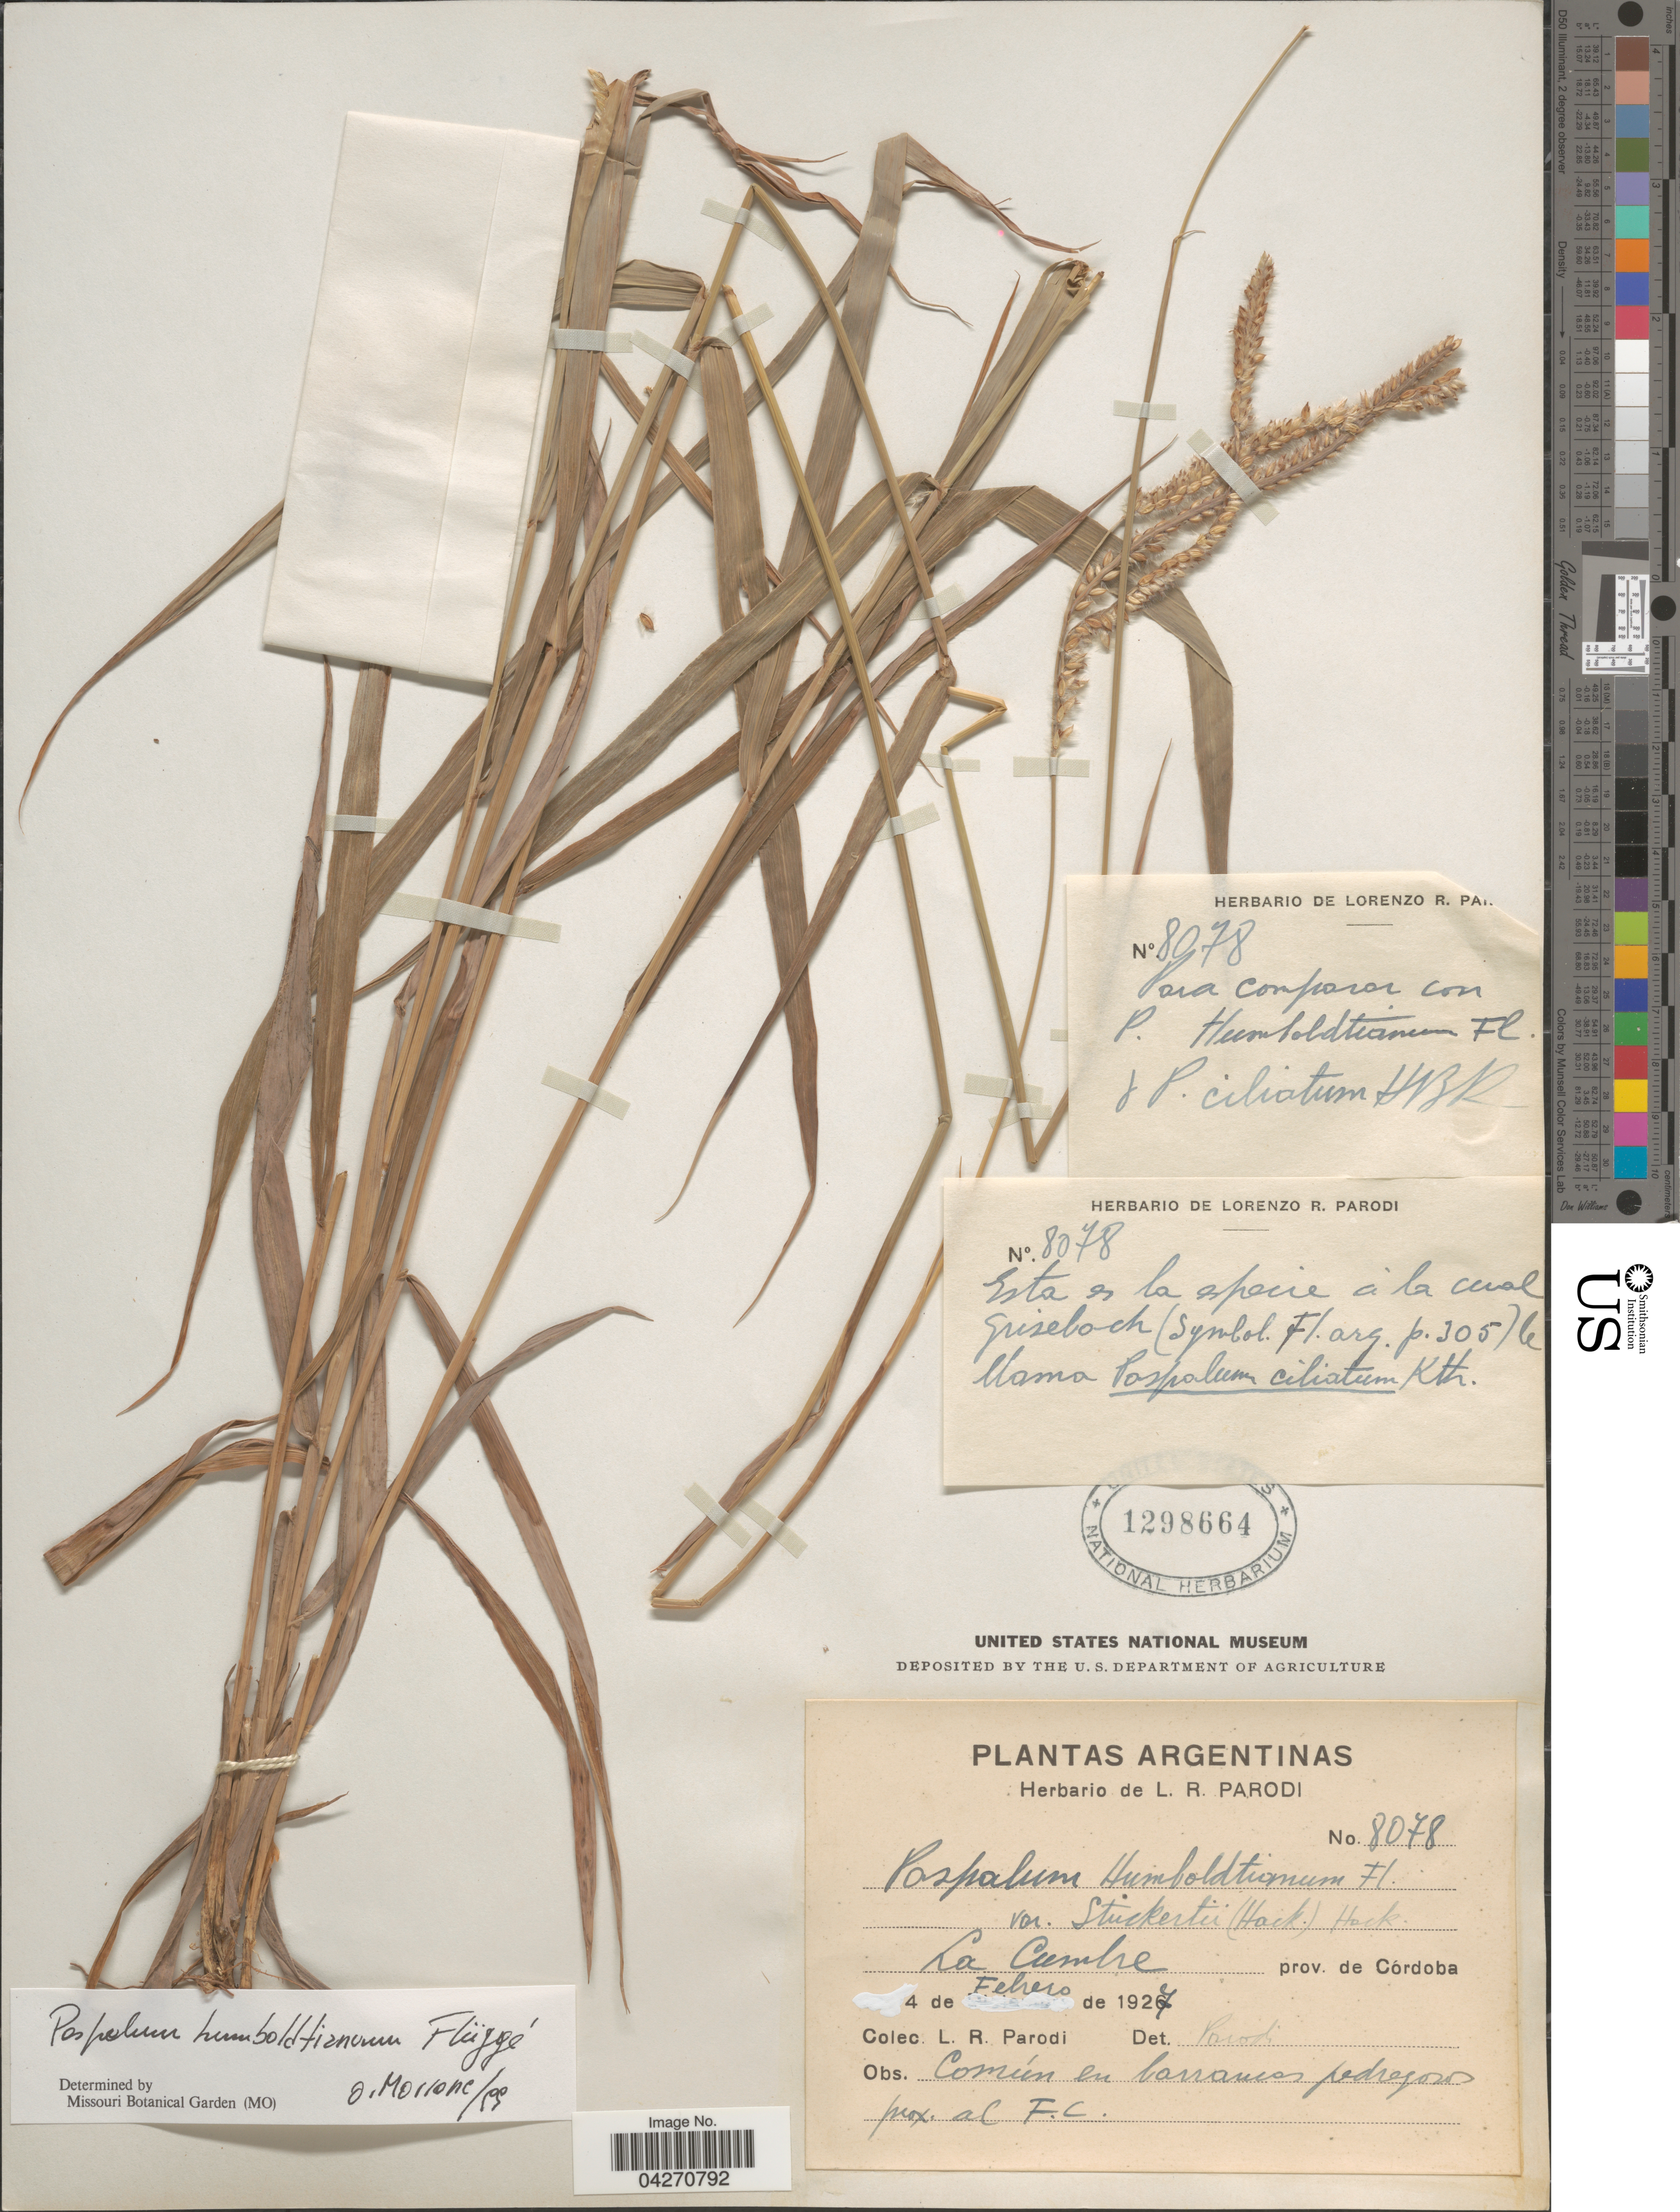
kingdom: Plantae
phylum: Tracheophyta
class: Liliopsida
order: Poales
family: Poaceae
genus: Paspalum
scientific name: Paspalum humboldtianum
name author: Flüggé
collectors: L. R. Parodi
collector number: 8078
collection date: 1927-02-04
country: Argentina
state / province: Cordoba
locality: La Cumbre.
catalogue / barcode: US 1298664